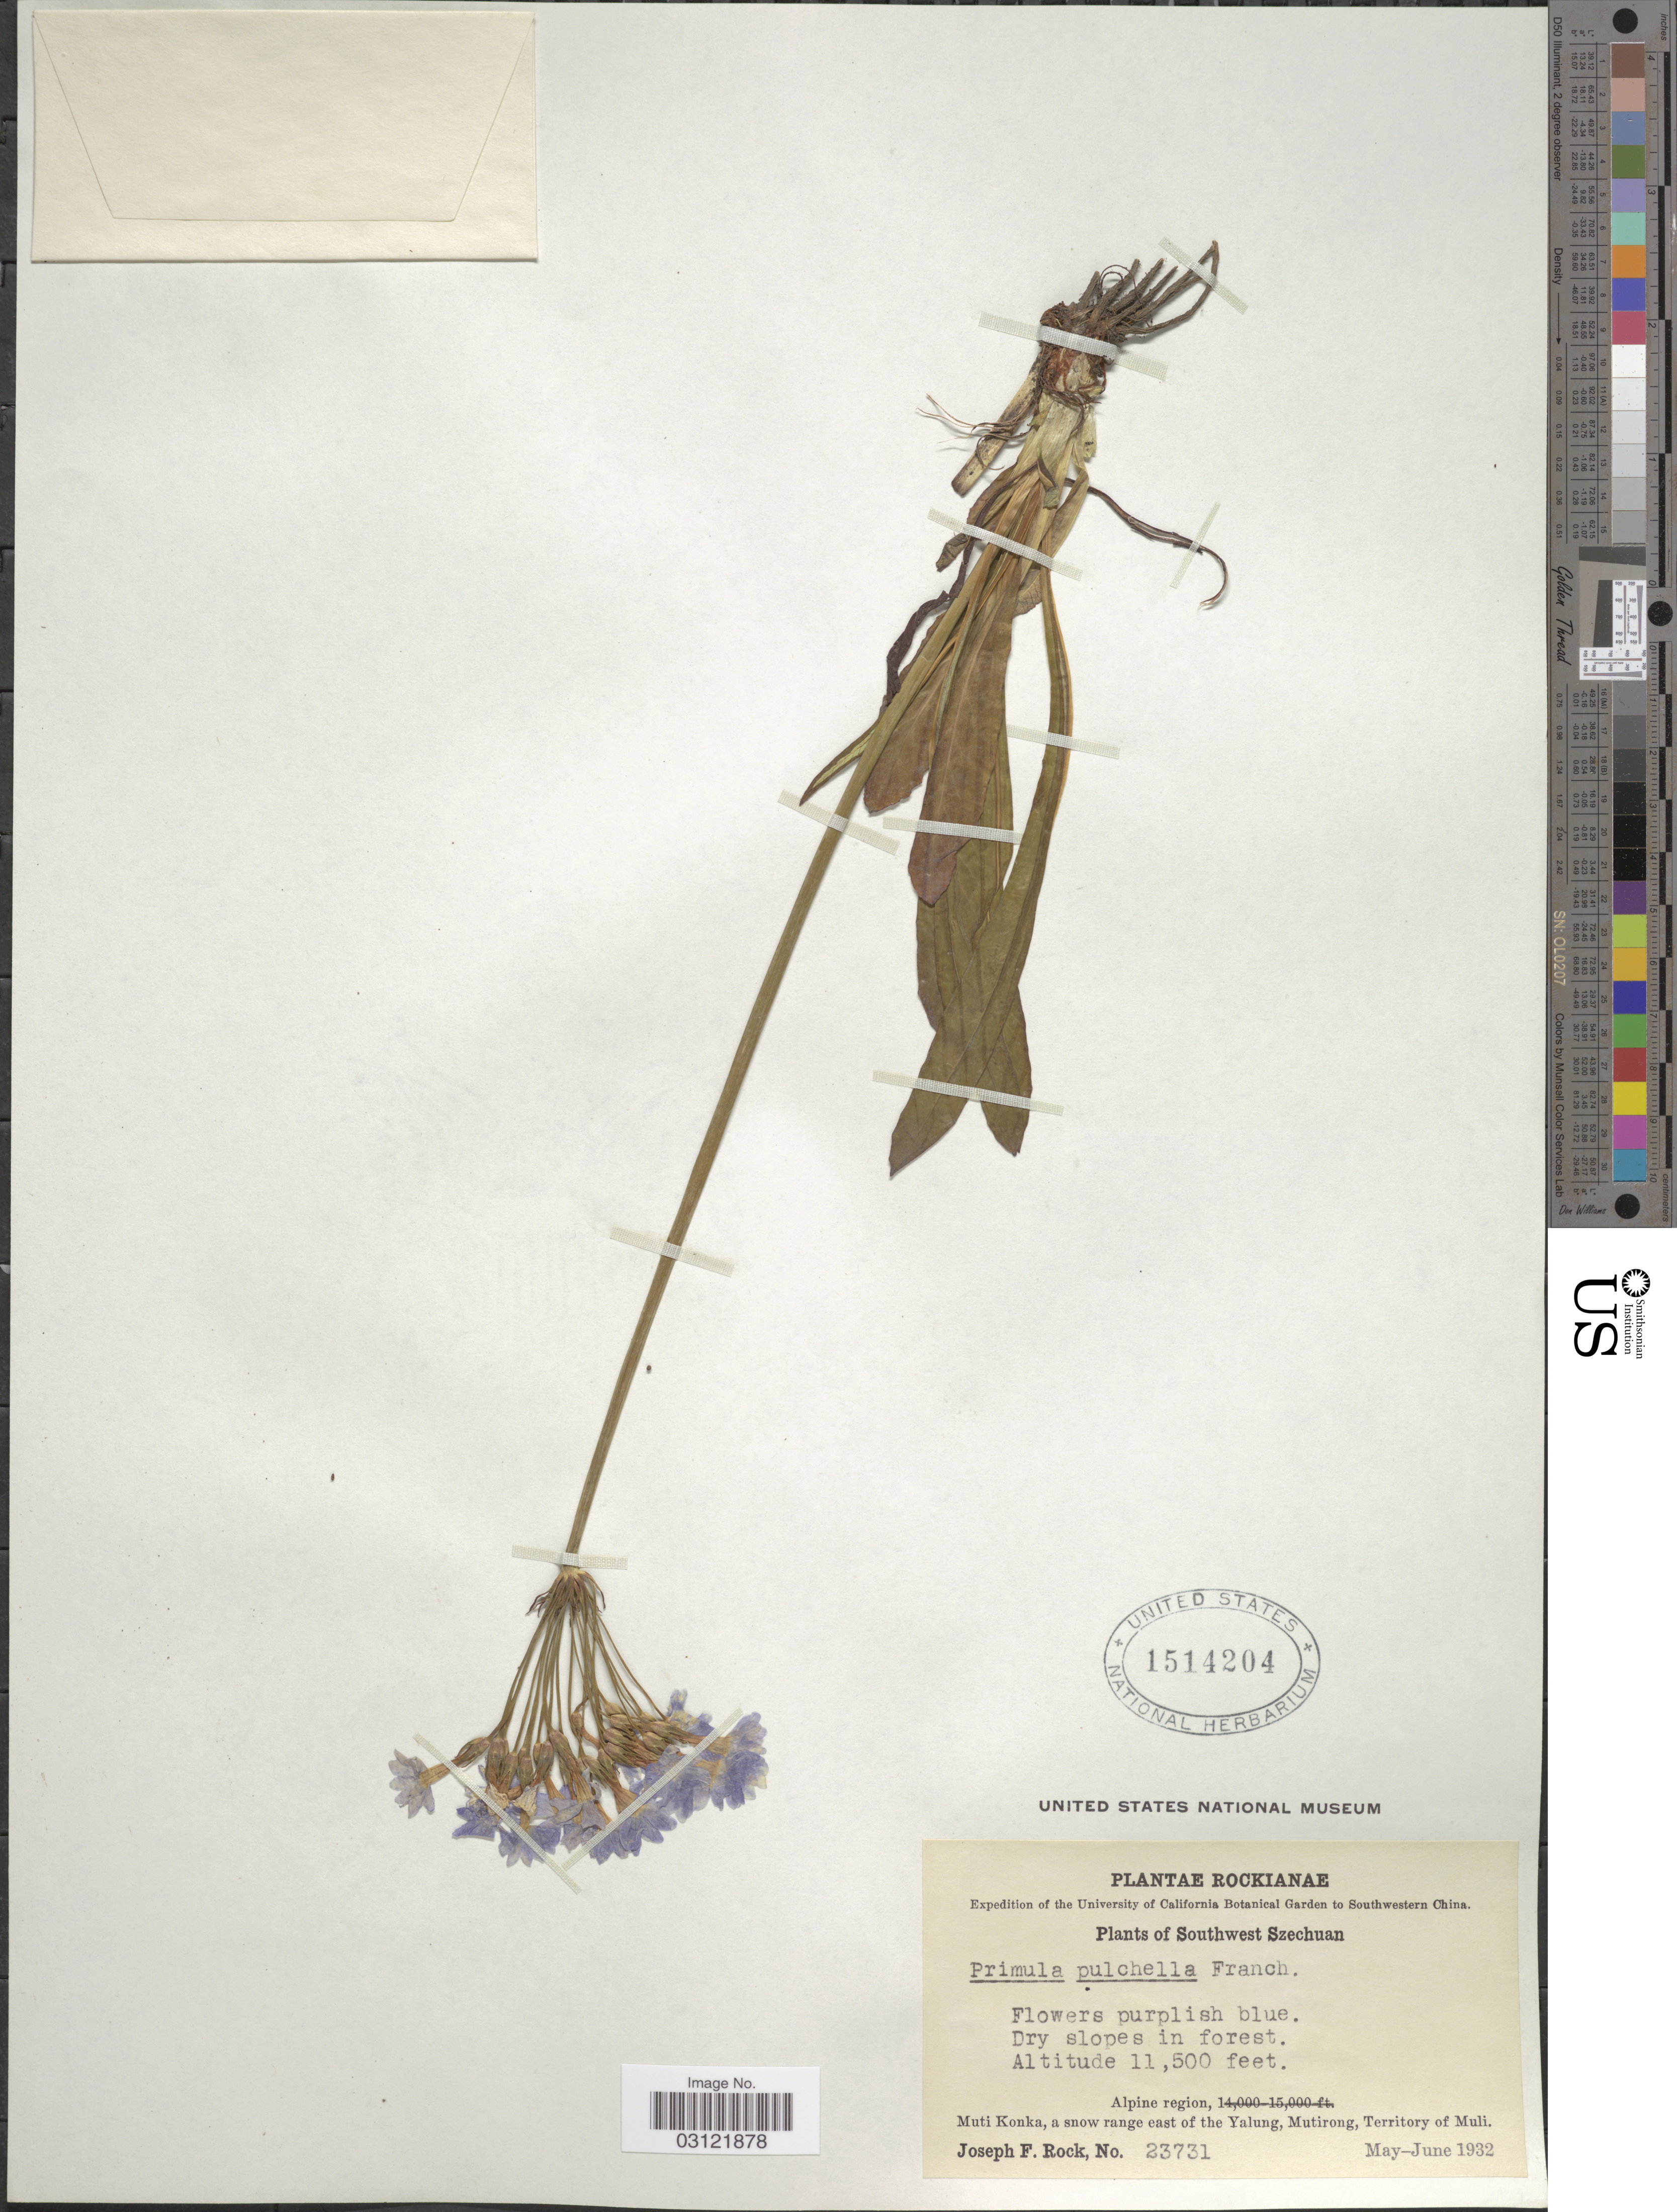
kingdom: Plantae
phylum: Tracheophyta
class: Magnoliopsida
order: Ericales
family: Primulaceae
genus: Primula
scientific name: Primula pulchella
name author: Franch.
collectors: J. F. Rock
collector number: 23731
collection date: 1932-05/1932-06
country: China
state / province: Sichuan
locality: Southwestern China. Southwest Szechuan. Alpine region, Muti Konka, a snow range east of the Yalung, Mutirong, Territory of Muli.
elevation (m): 3505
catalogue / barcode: US 1514204